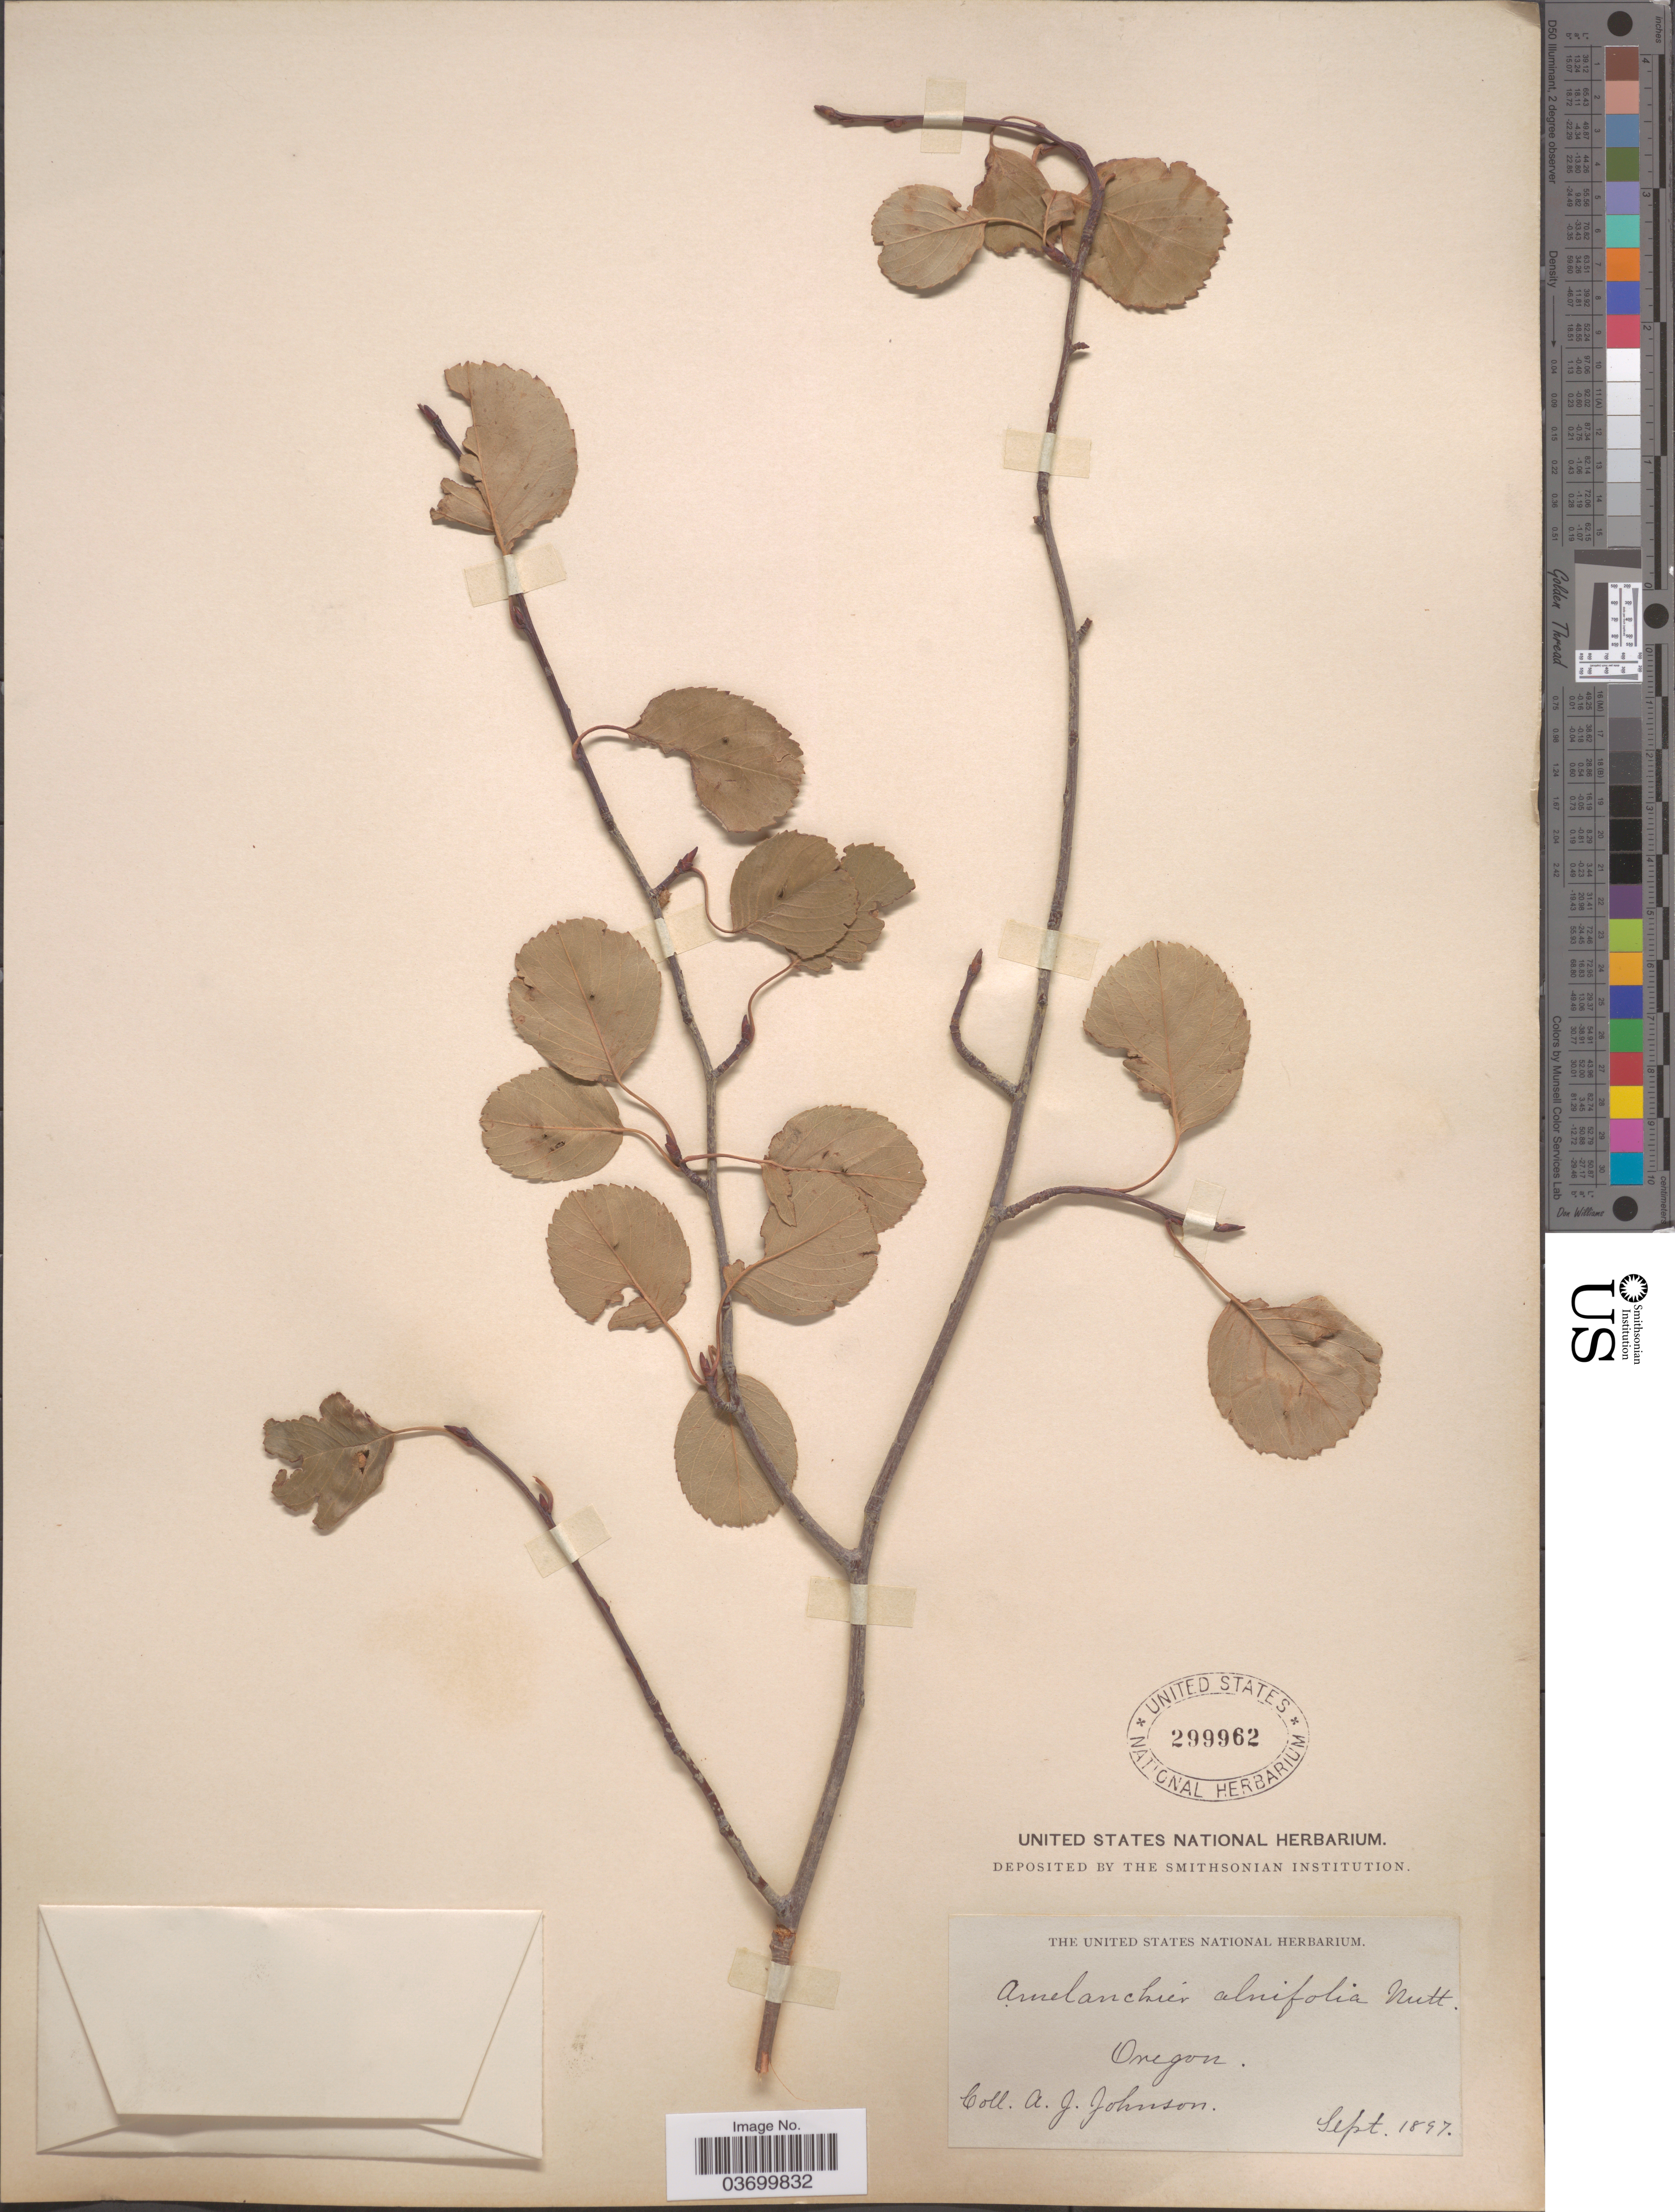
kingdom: Plantae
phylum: Tracheophyta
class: Magnoliopsida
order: Rosales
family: Rosaceae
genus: Amelanchier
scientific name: Amelanchier alnifolia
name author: (Nutt.) Nutt. ex M. Roem.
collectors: A. Johnson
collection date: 1897-09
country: United States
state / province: Oregon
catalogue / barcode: US 299962